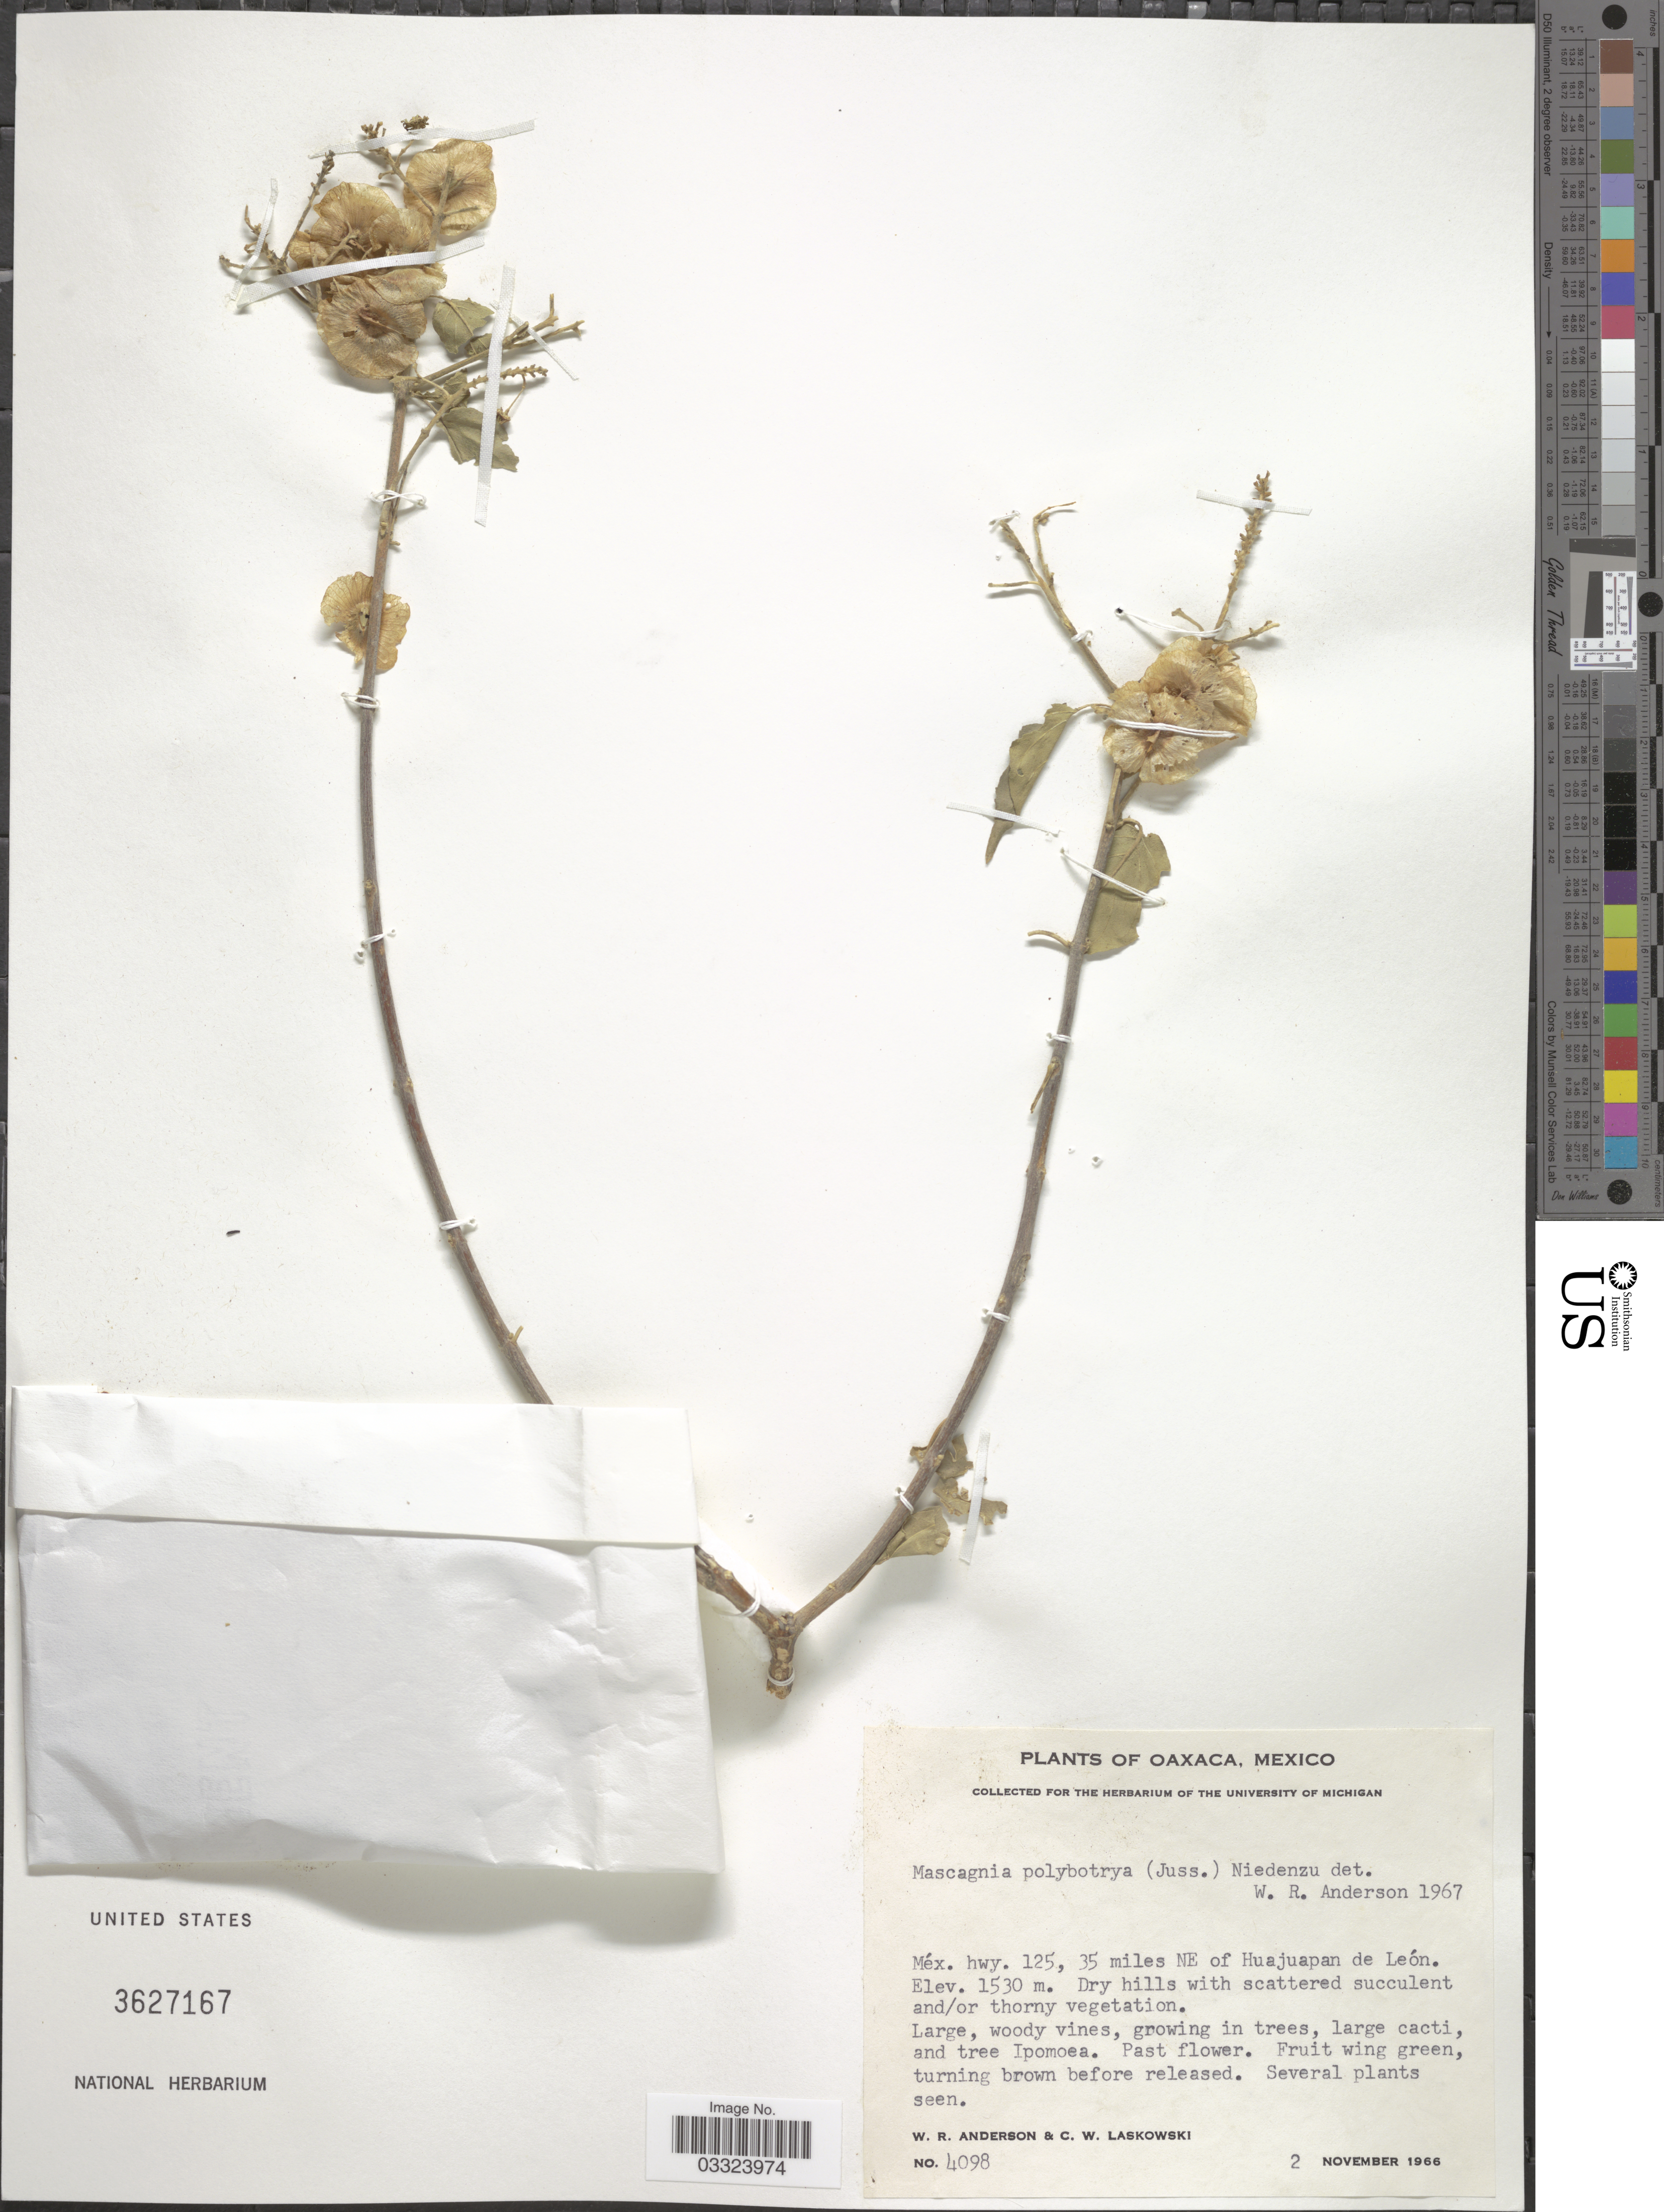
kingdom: Plantae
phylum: Tracheophyta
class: Magnoliopsida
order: Malpighiales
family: Malpighiaceae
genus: Mascagnia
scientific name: Mascagnia polybotrya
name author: (A. Juss.) Nied.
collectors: W. Anderson & C. Laskowski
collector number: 4098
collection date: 1966-11-02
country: Mexico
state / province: Oaxaca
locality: Méx. hwy. 125, 35 miles NE of Huajuapan de León.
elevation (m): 1530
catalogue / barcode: US 3627167